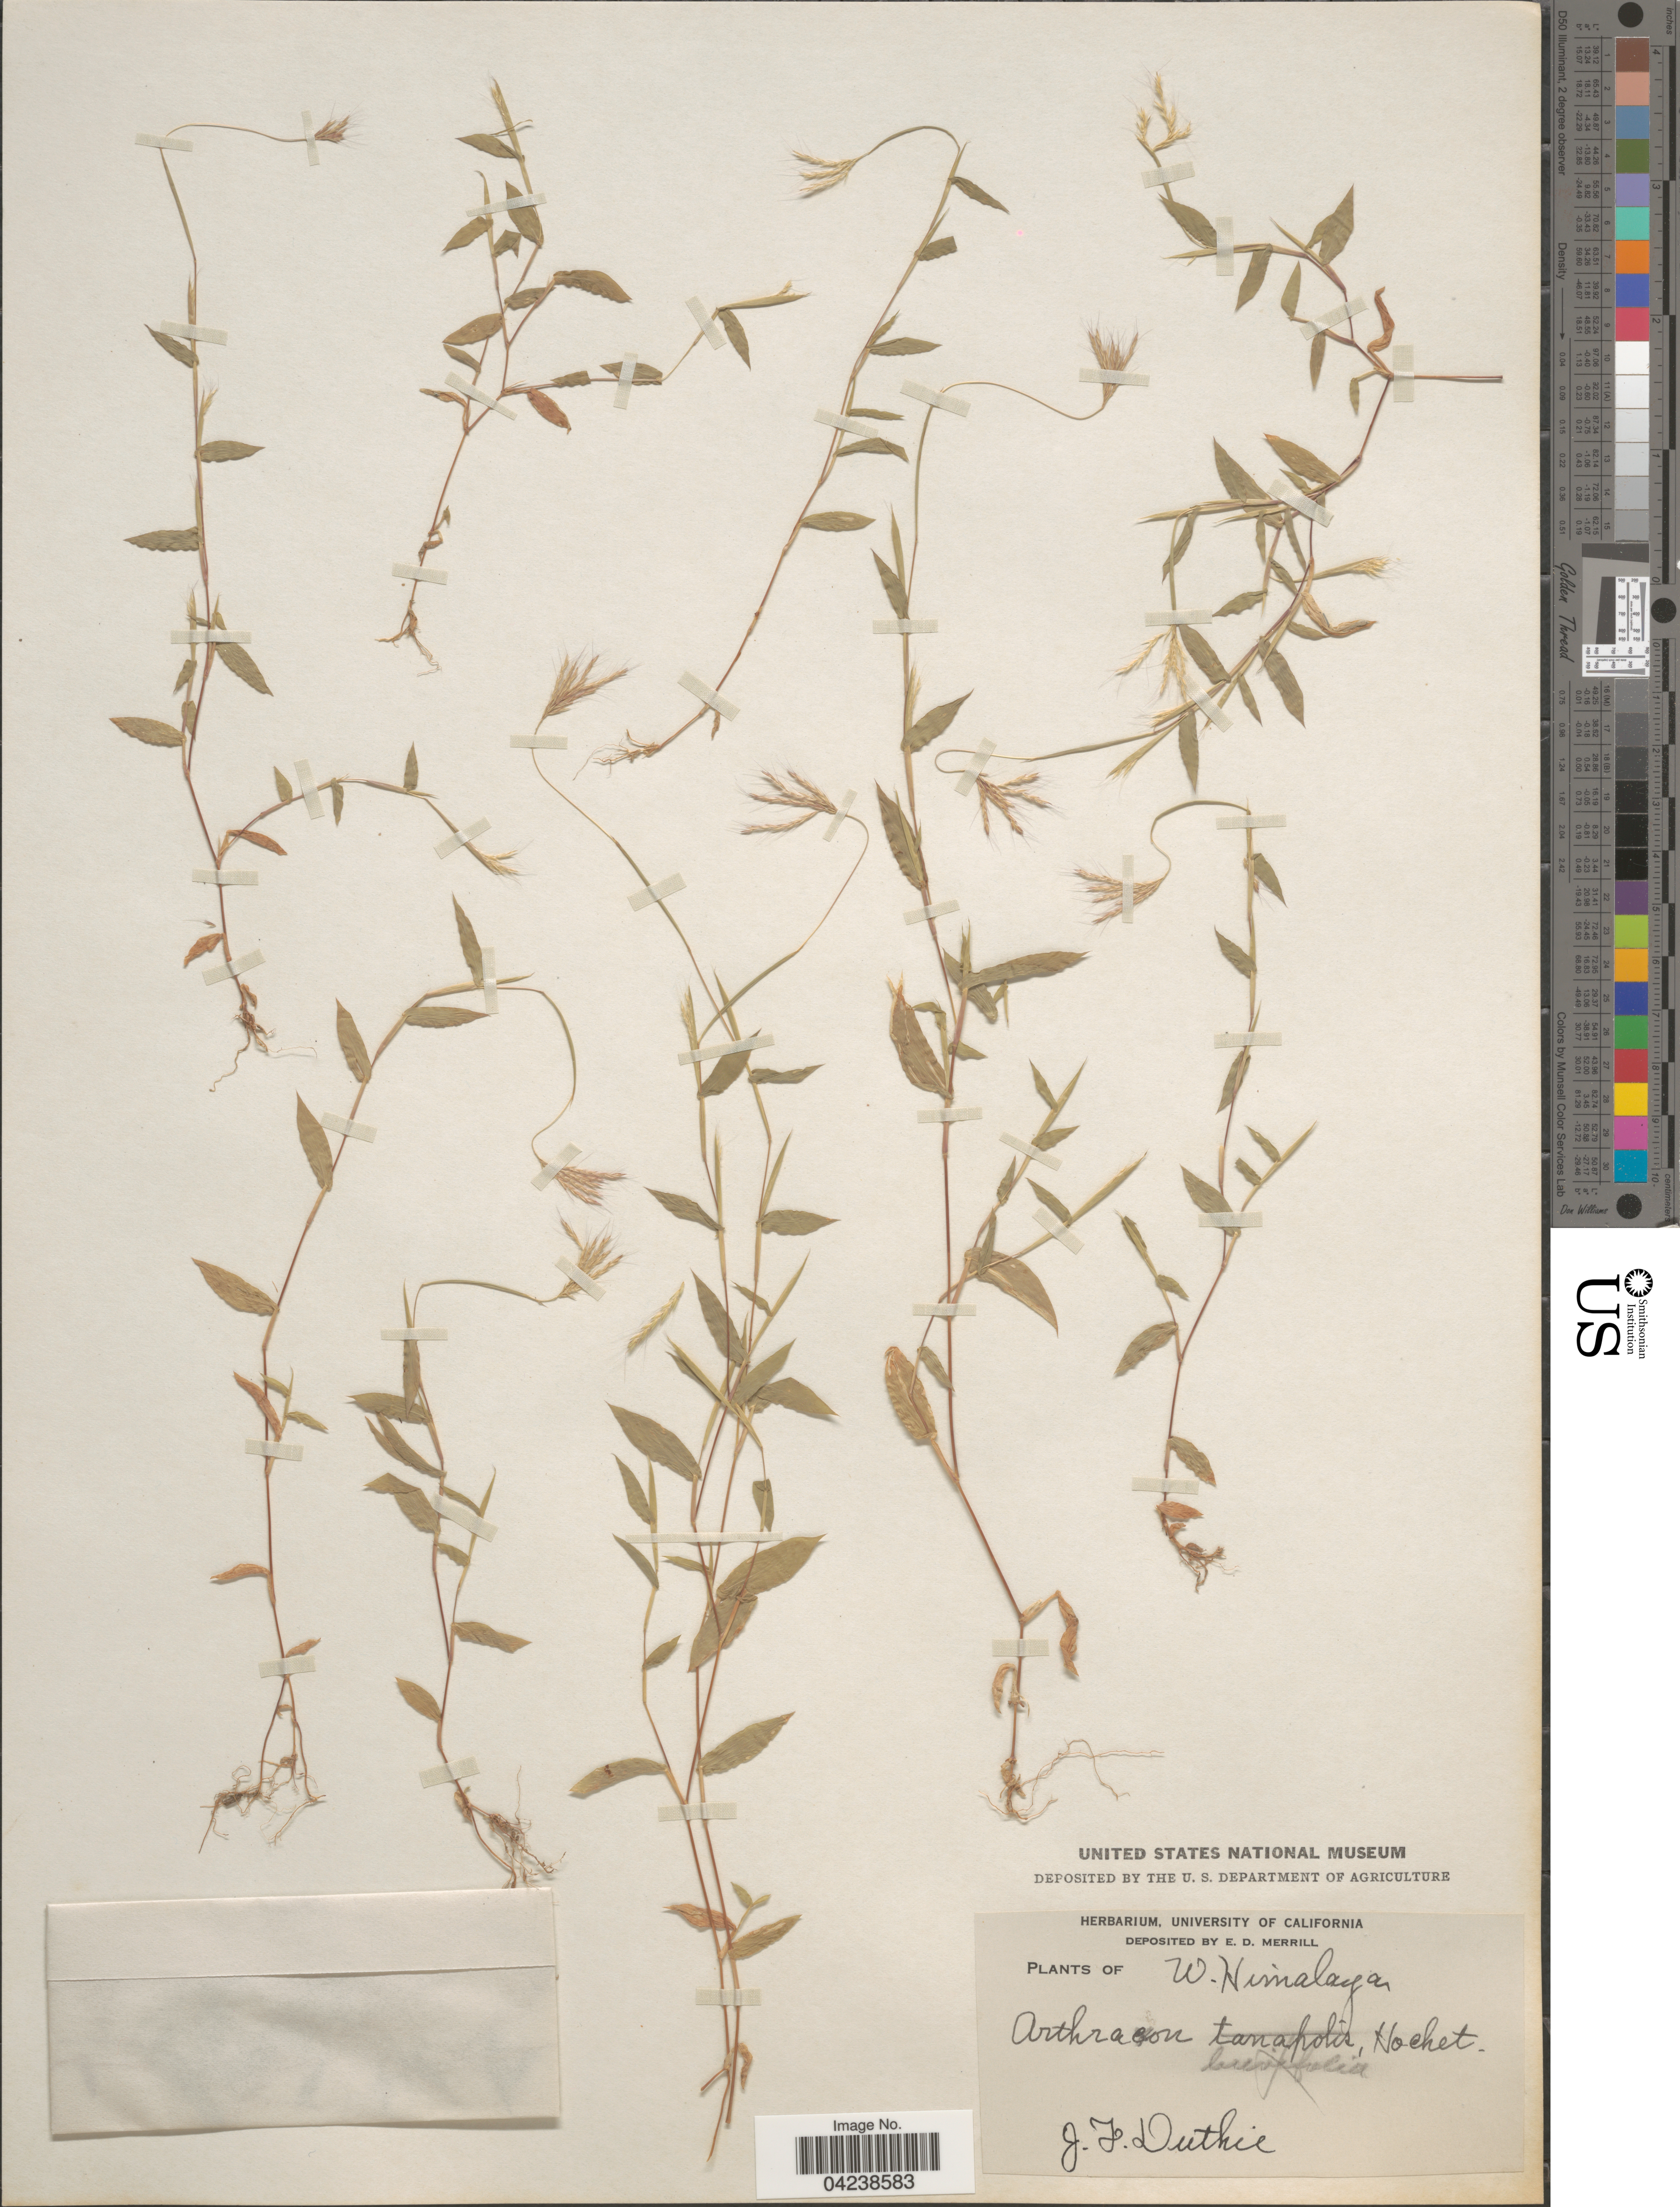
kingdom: Plantae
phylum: Tracheophyta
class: Liliopsida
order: Poales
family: Poaceae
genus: Arthraxon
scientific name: Arthraxon lancifolius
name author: (Trin.) Hochst.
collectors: J. F. Duthie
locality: W. Himalaya.